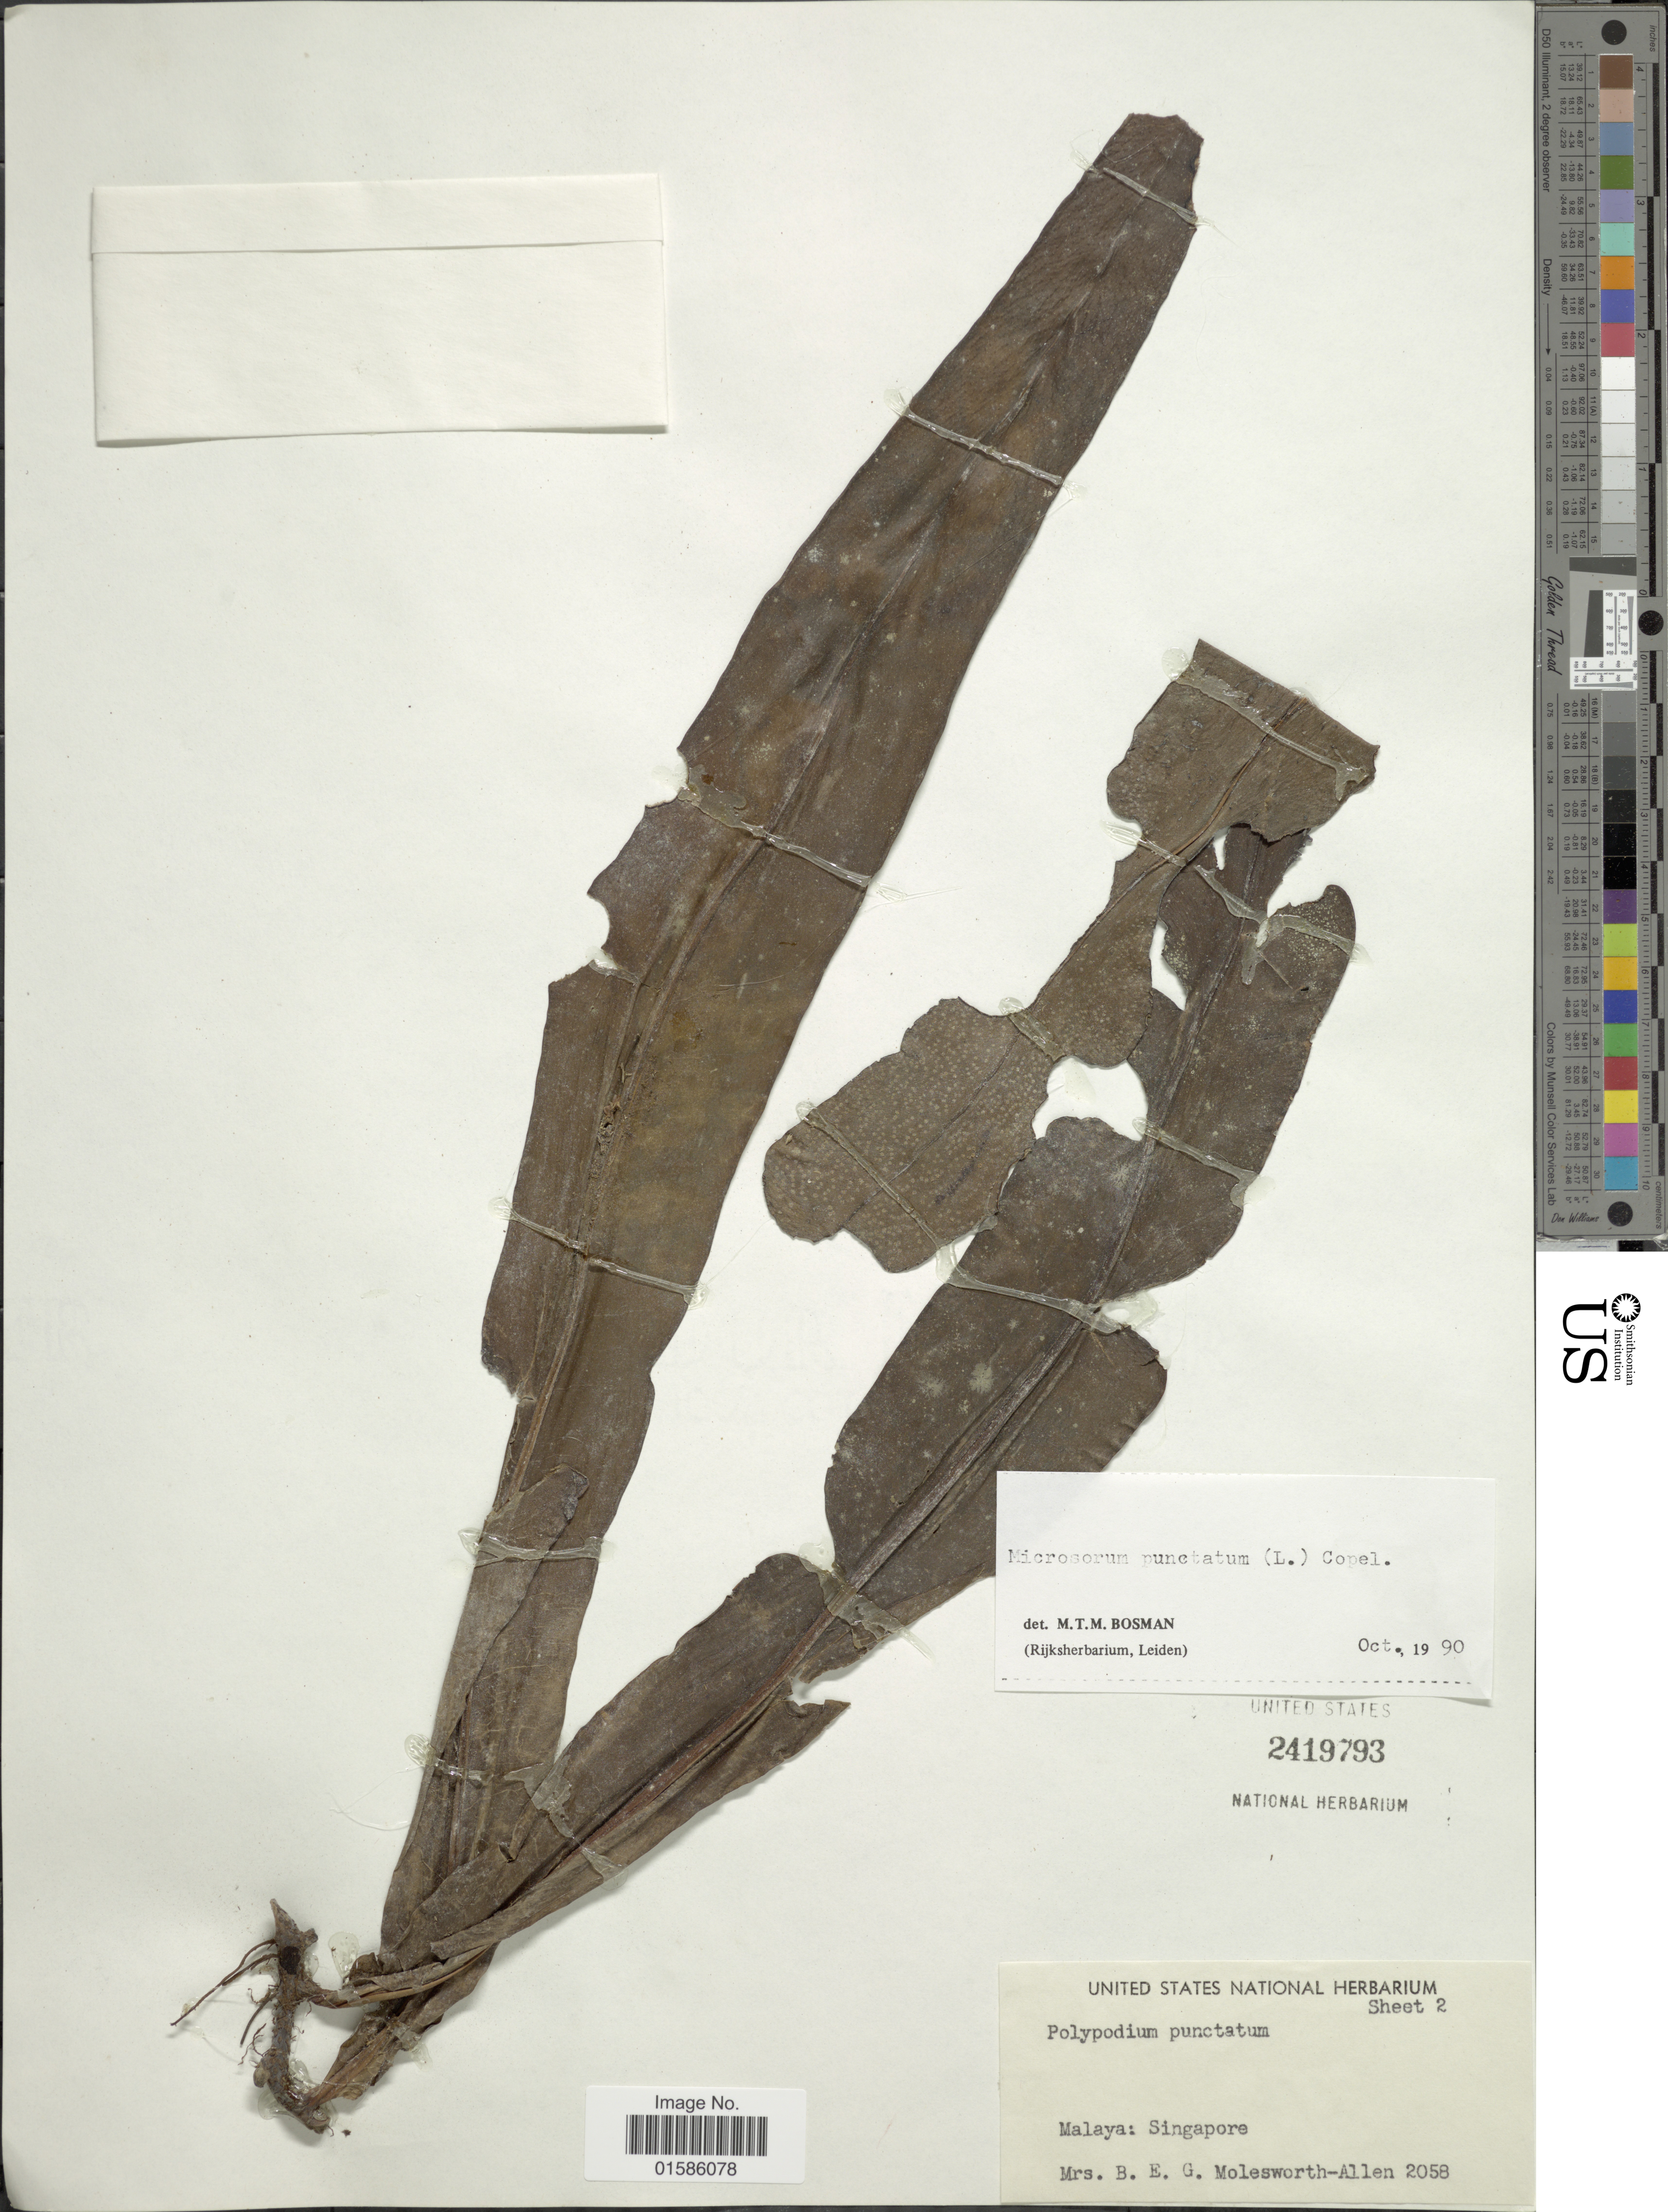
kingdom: Plantae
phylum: Tracheophyta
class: Polypodiopsida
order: Polypodiales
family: Polypodiaceae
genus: Microsorum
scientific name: Microsorum punctatum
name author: (L.) Copel.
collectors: Mrs. B. E. G. Molesworth-Allen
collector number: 2058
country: Singapore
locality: Malaya: Singapore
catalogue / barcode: US 2419793